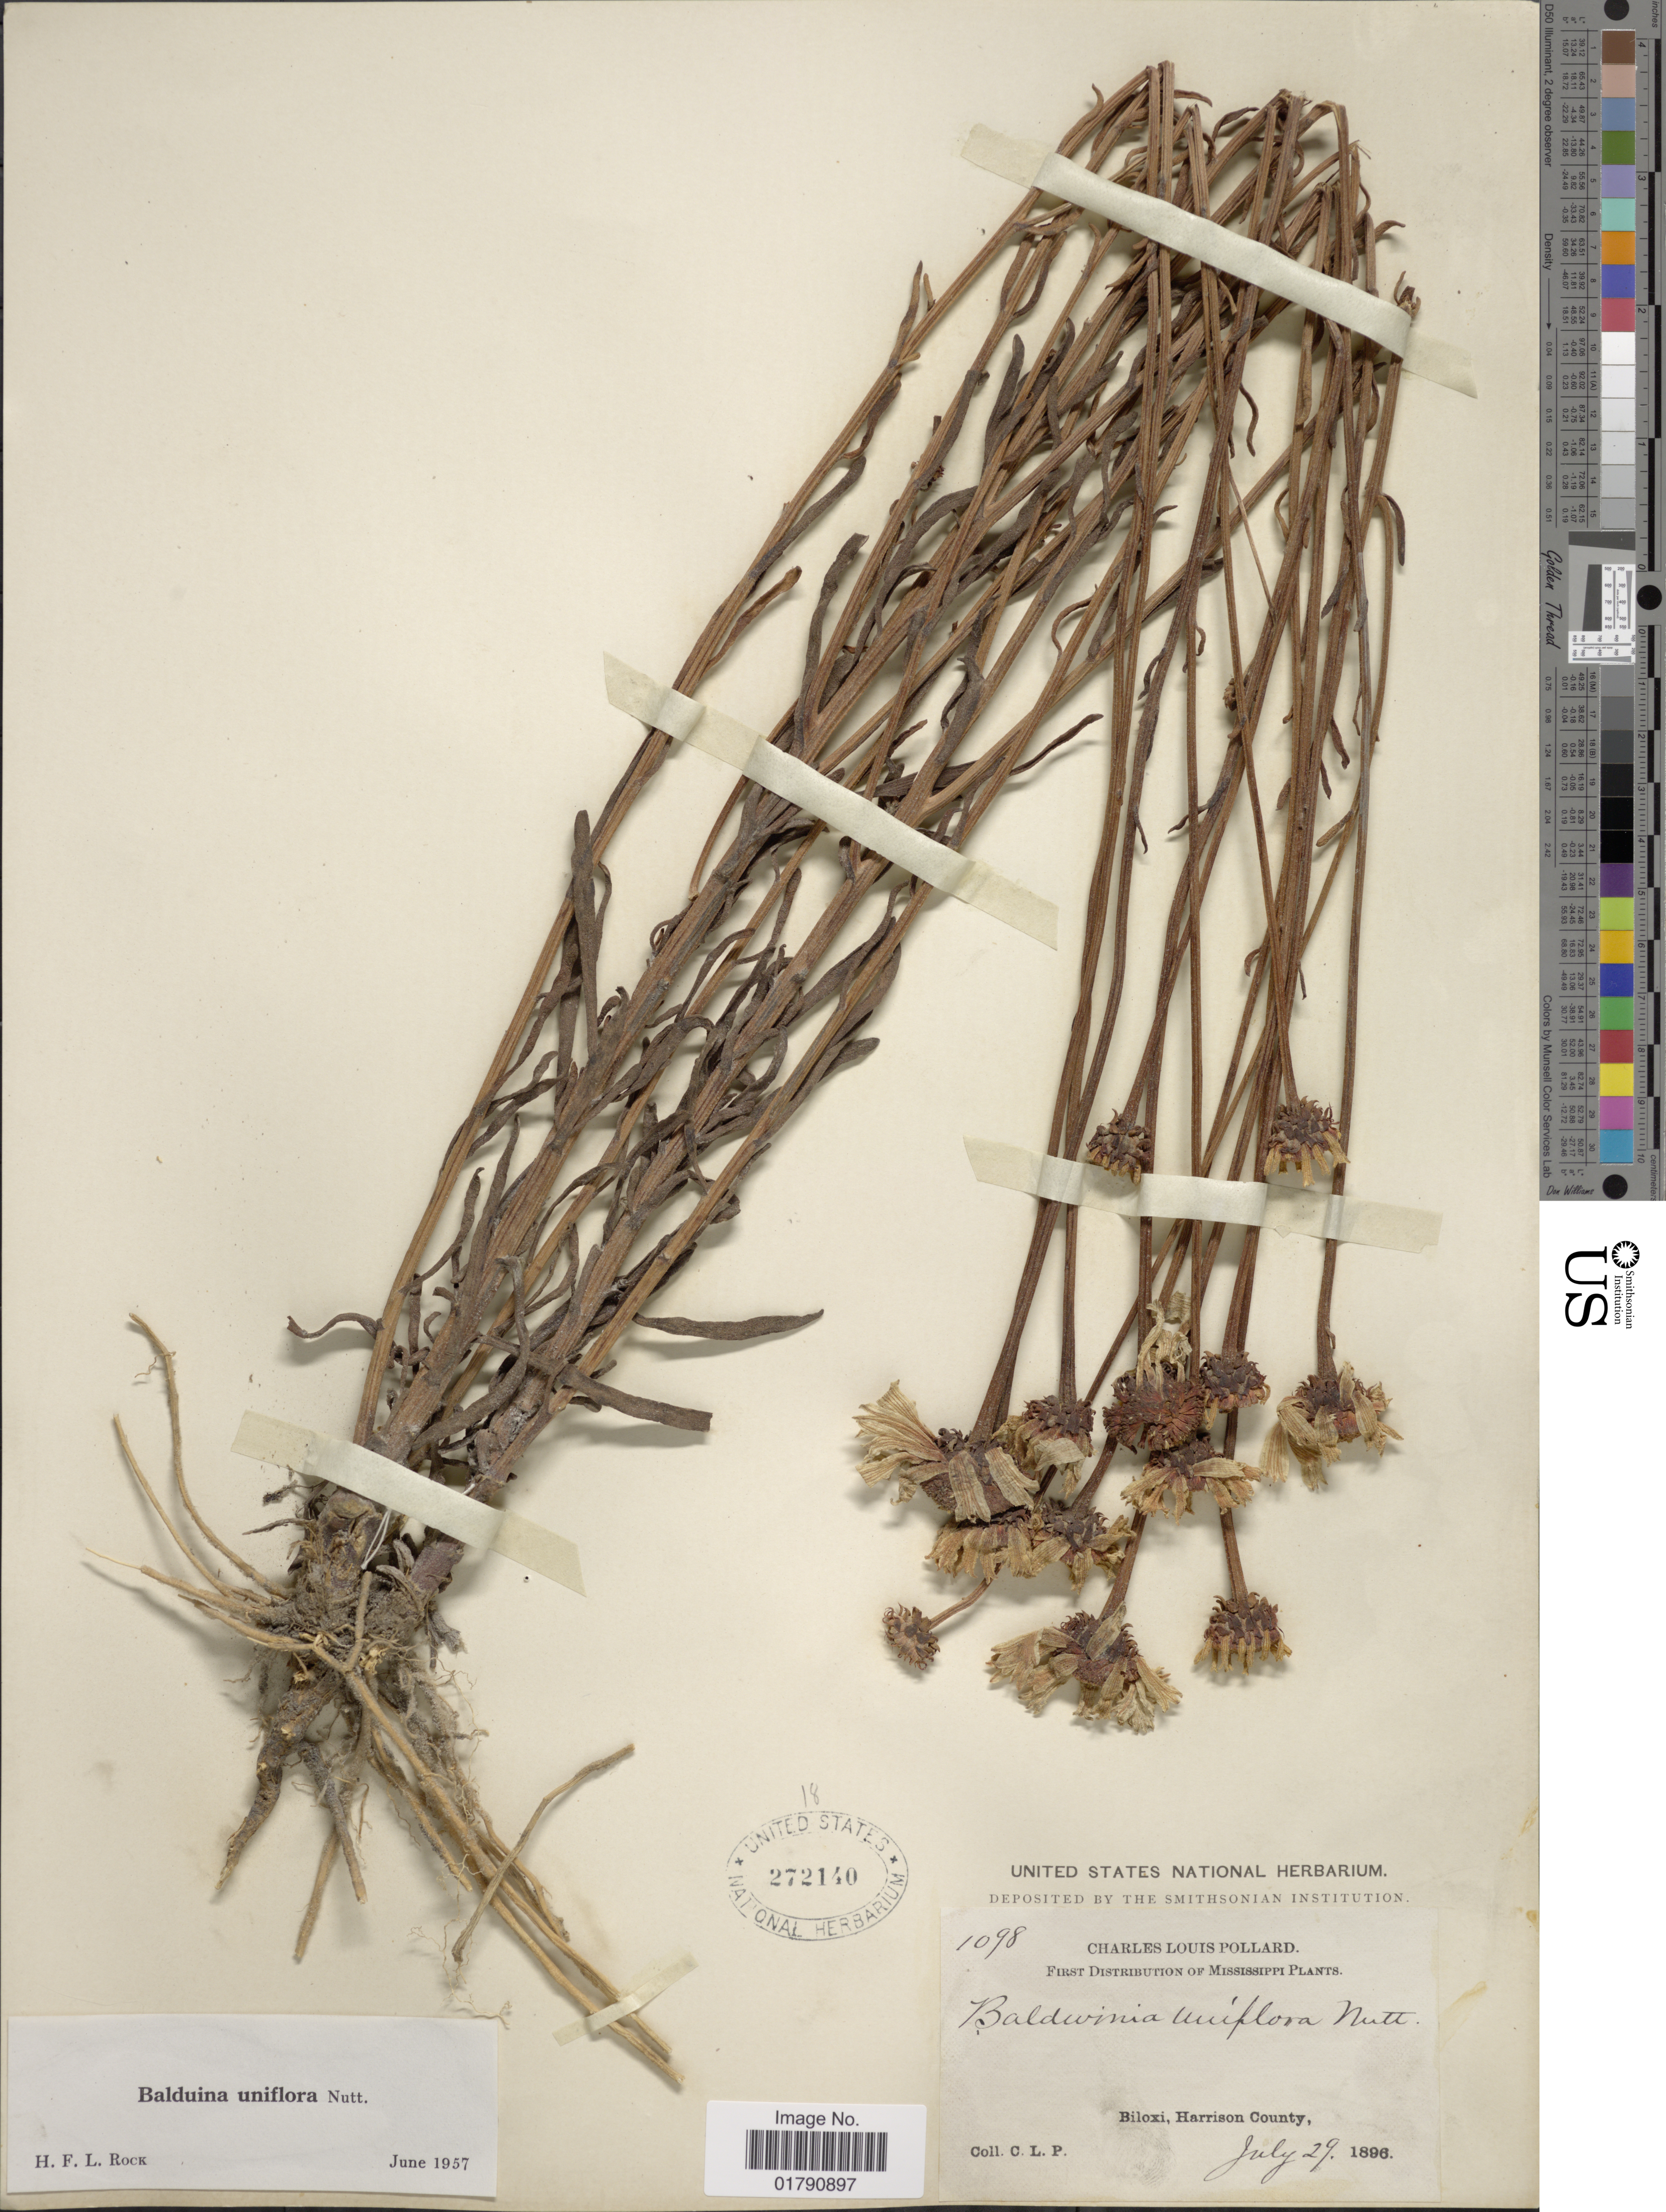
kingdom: Plantae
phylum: Tracheophyta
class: Magnoliopsida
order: Asterales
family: Asteraceae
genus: Balduina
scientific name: Balduina uniflora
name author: Nutt.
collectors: C. L. Pollard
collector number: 1098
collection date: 1896-07-29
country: United States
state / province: Mississippi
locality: Biloxi, Harrison County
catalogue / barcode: US 272140